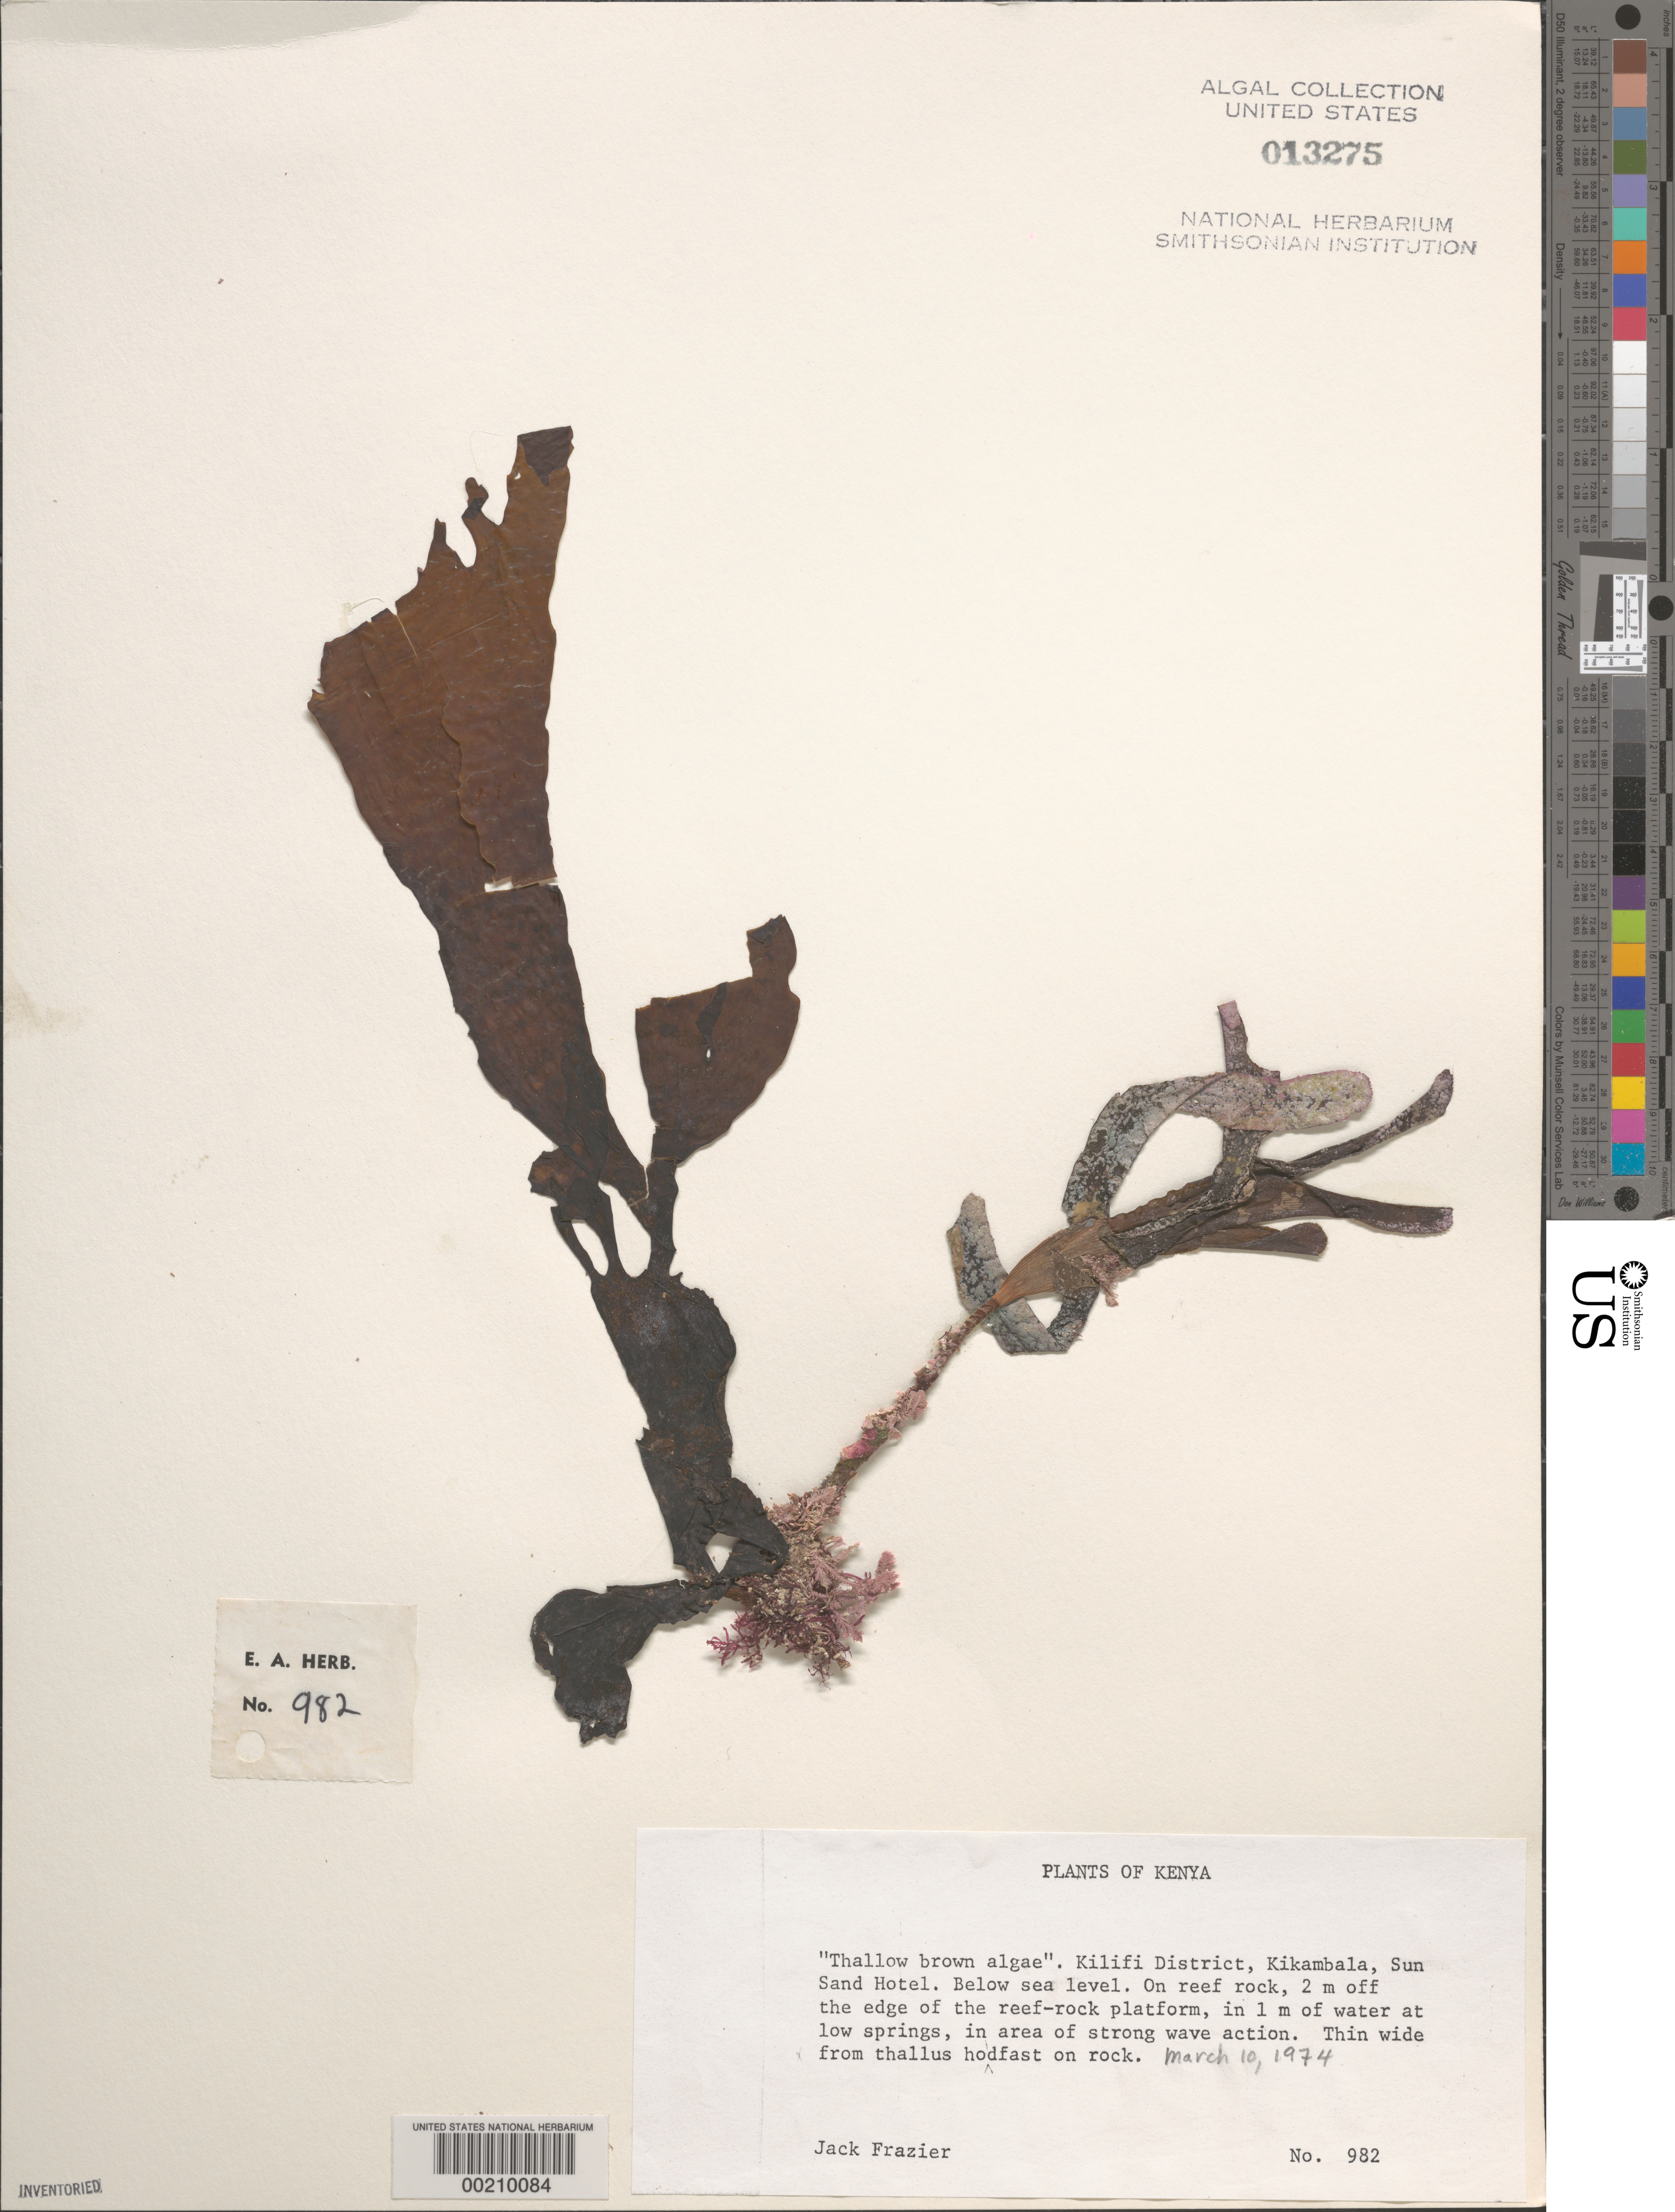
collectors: J. Frazier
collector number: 982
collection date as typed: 10 Mar 1974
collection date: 1974-03-10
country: Kenya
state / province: Kilifi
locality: Kikambala Sun Sand Hotel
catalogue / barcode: US 13275